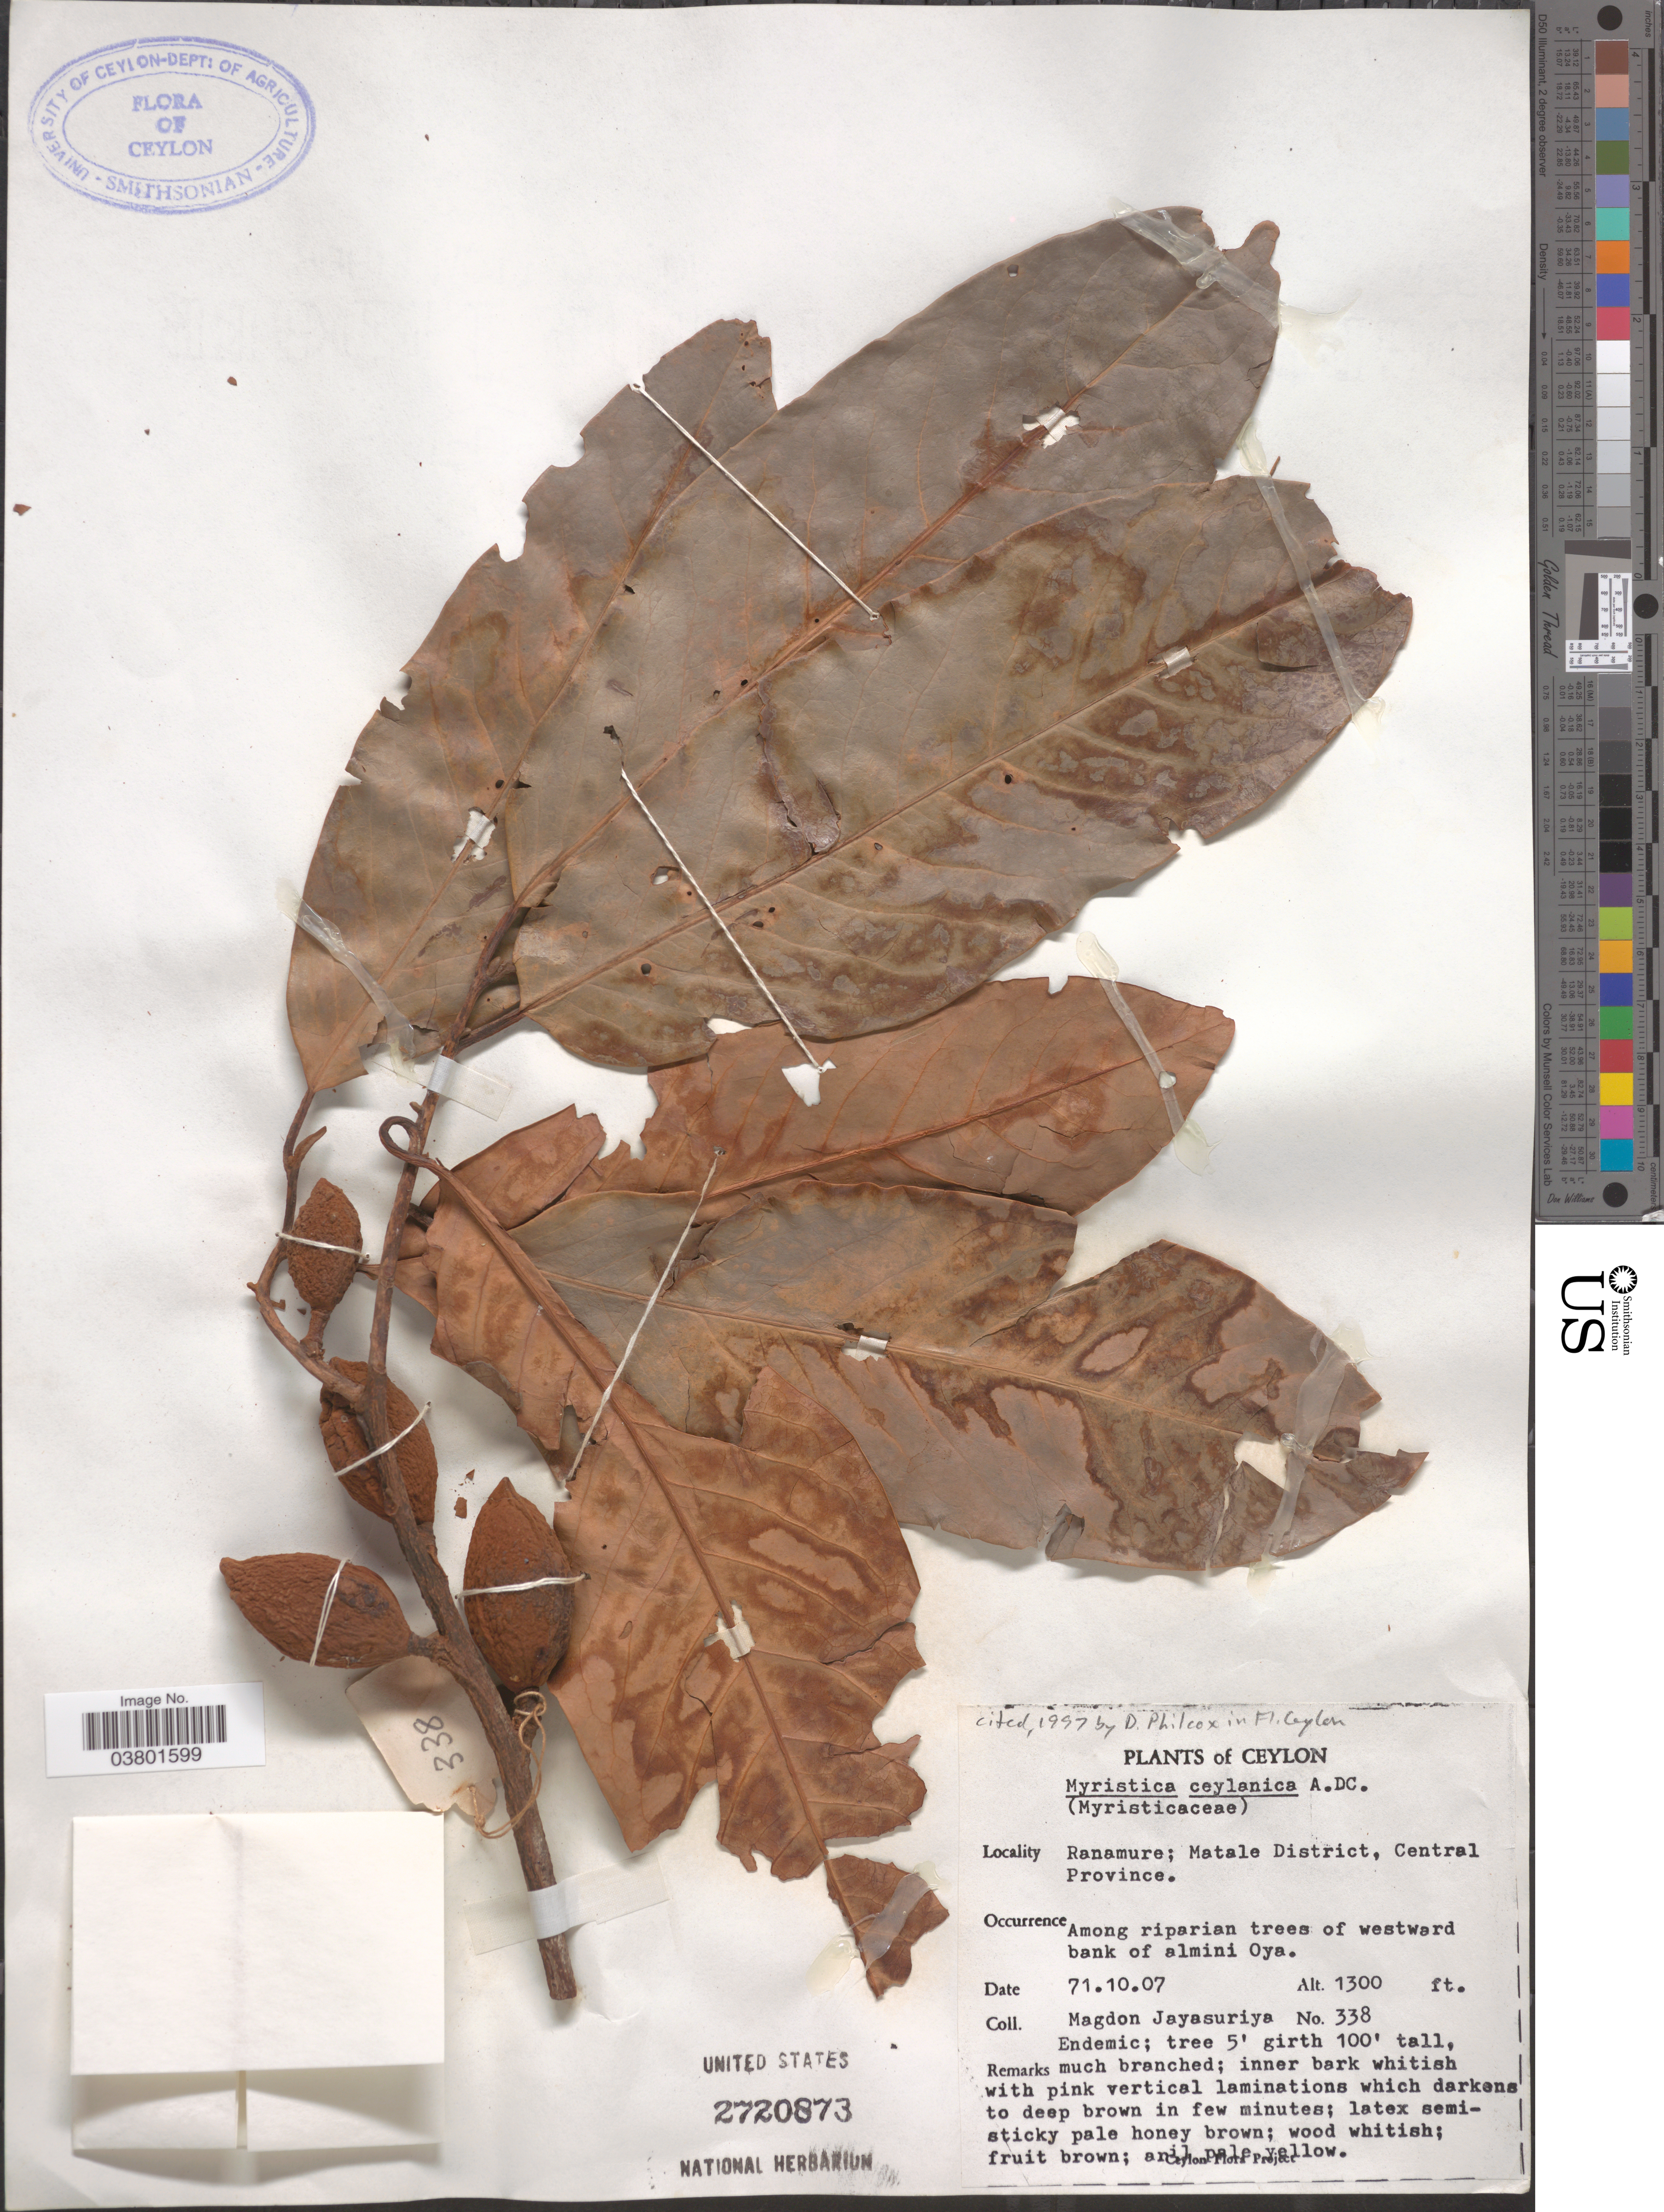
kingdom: Plantae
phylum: Tracheophyta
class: Magnoliopsida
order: Magnoliales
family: Myristicaceae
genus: Myristica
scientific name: Myristica ceylanica var. ceylanica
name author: A. DC.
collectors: A. H. Jayasuriya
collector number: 338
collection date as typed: Transcribed d/m/y: 1/10/71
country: Sri Lanka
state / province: Central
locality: Ceylon. Ranamure; Matale District. Among riparian trees of westward bank of almini Oya.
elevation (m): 396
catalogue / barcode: US 2720873